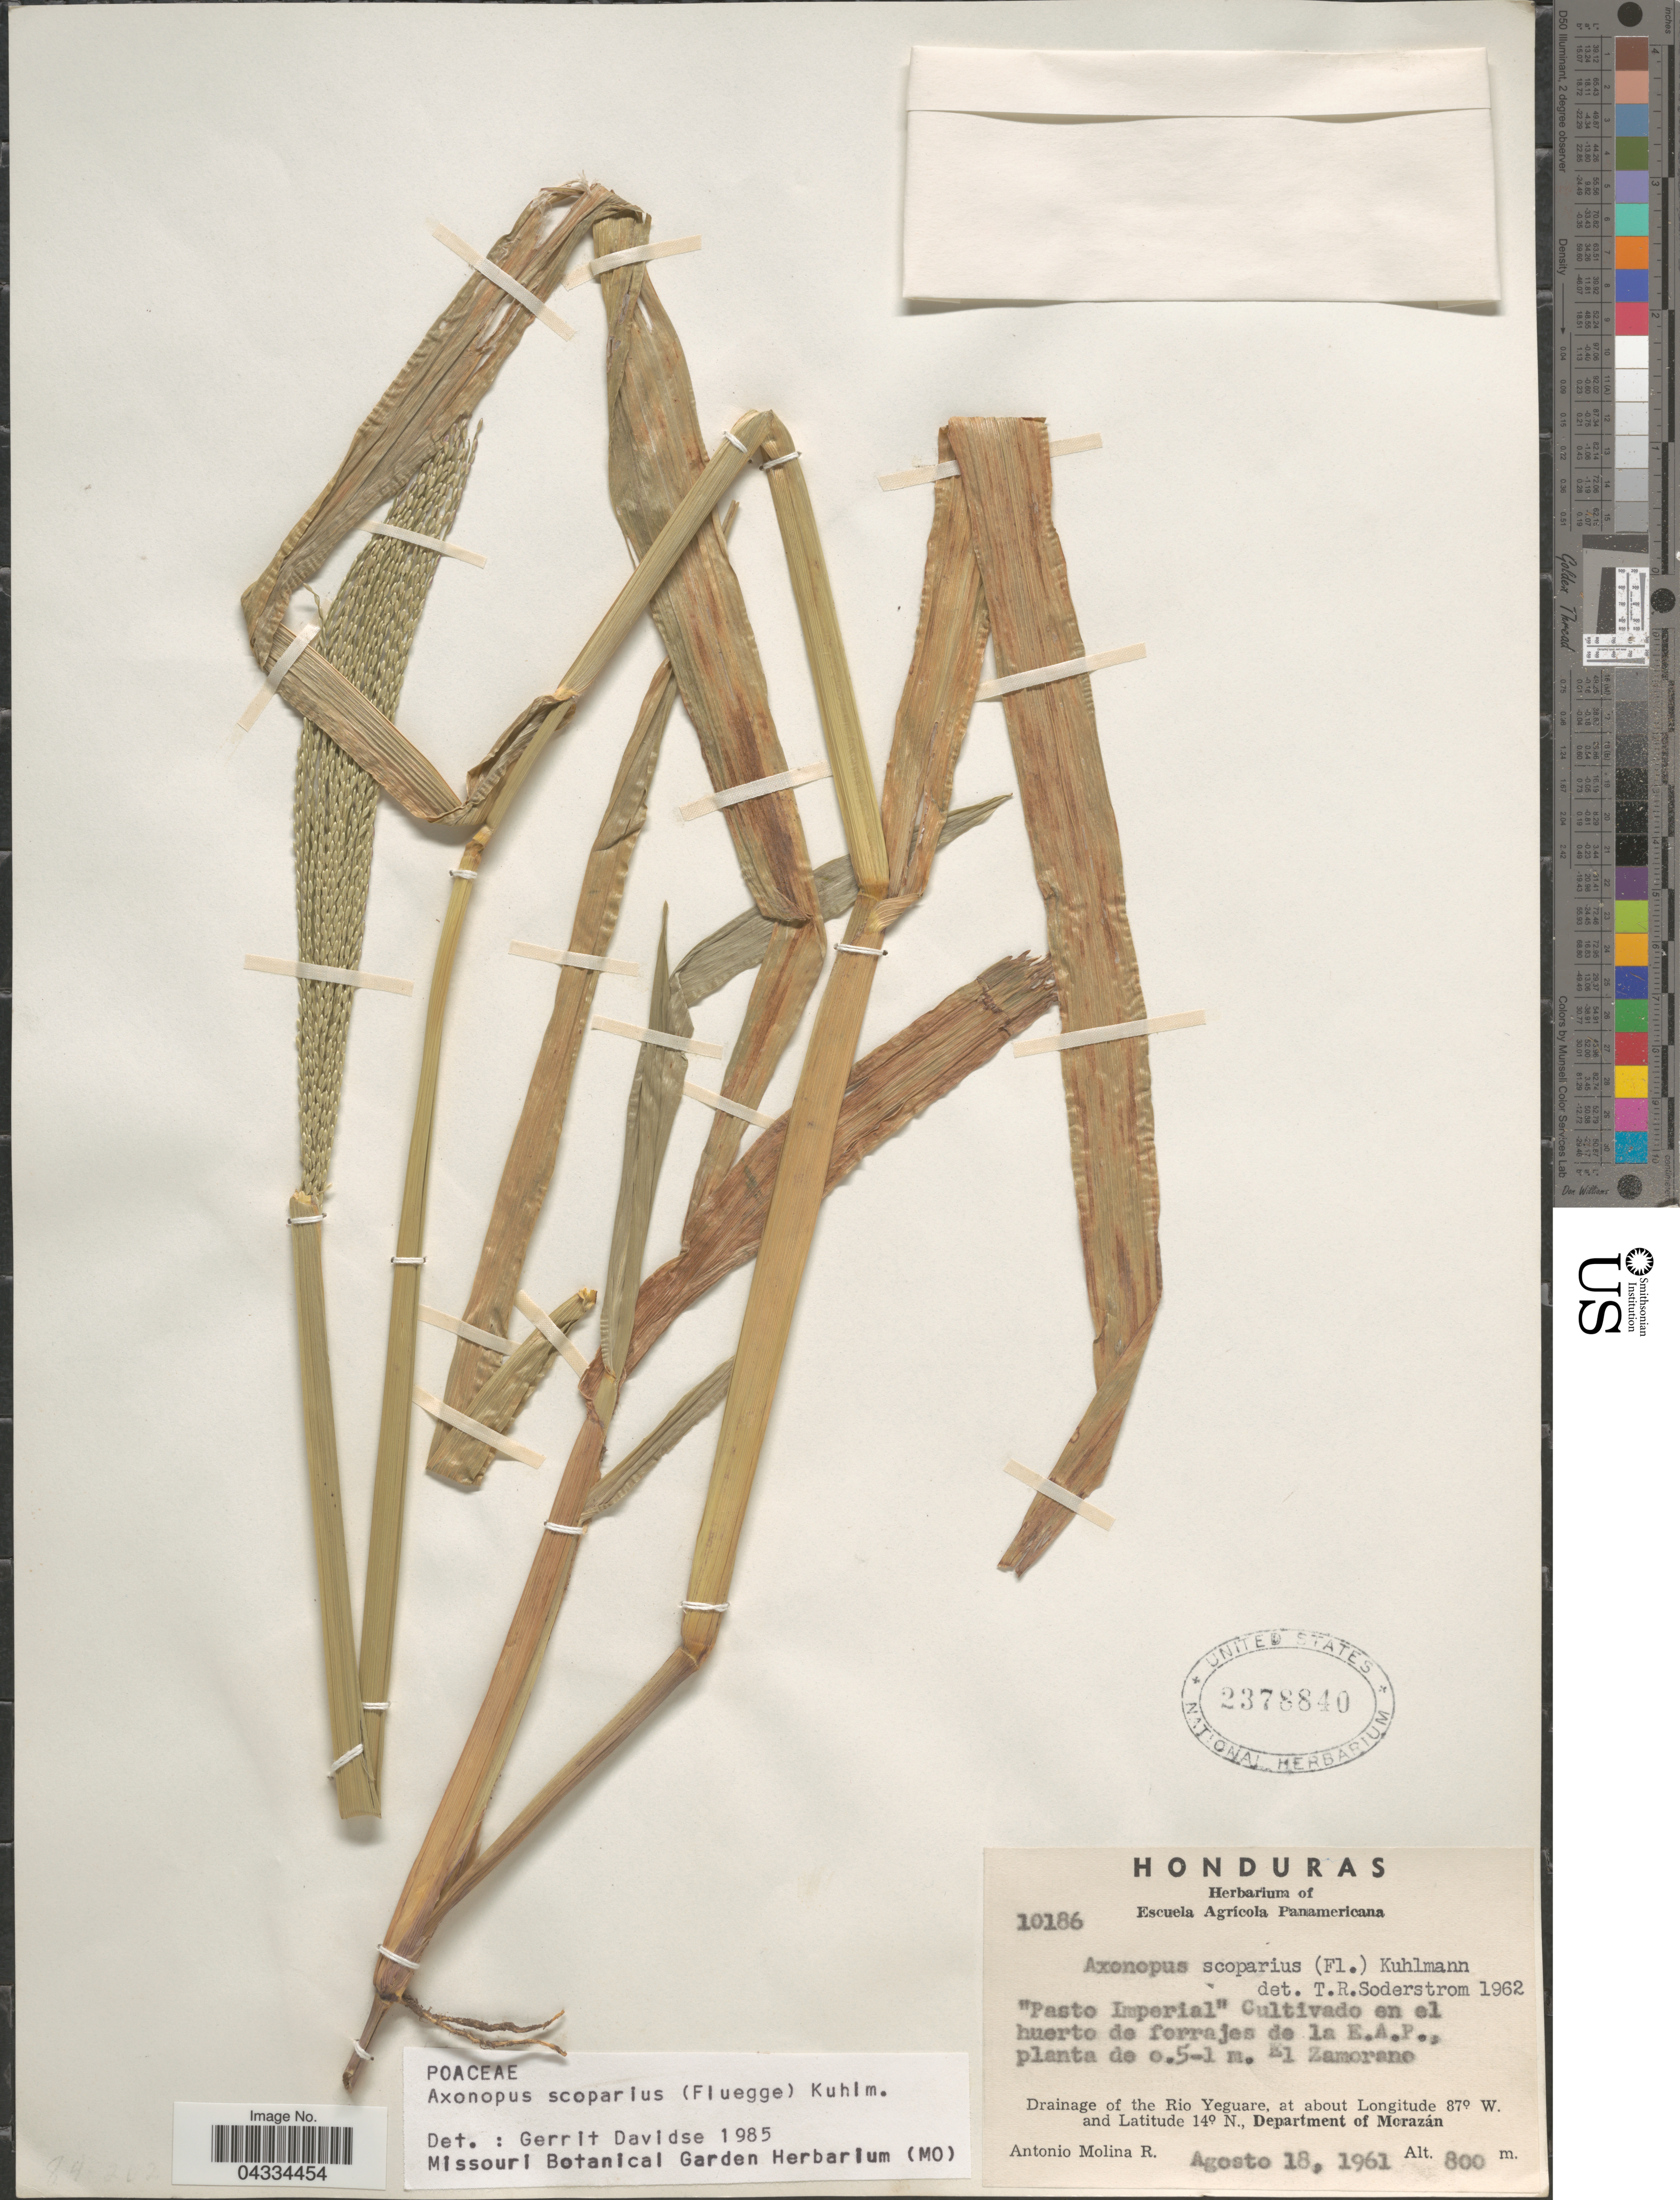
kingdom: Plantae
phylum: Tracheophyta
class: Liliopsida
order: Poales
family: Poaceae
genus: Axonopus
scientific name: Axonopus scoparius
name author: (Flüggé) Kuhlm.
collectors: A. Molina R.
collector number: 10186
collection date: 1961-08-18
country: Honduras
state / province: Fco. Morazán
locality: Cultivado en el huerto de forrajes de la E.A.P., El Zamorano. Drainage of the Rio Yeguare, Department of Morazán.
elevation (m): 800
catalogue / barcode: US 2378840